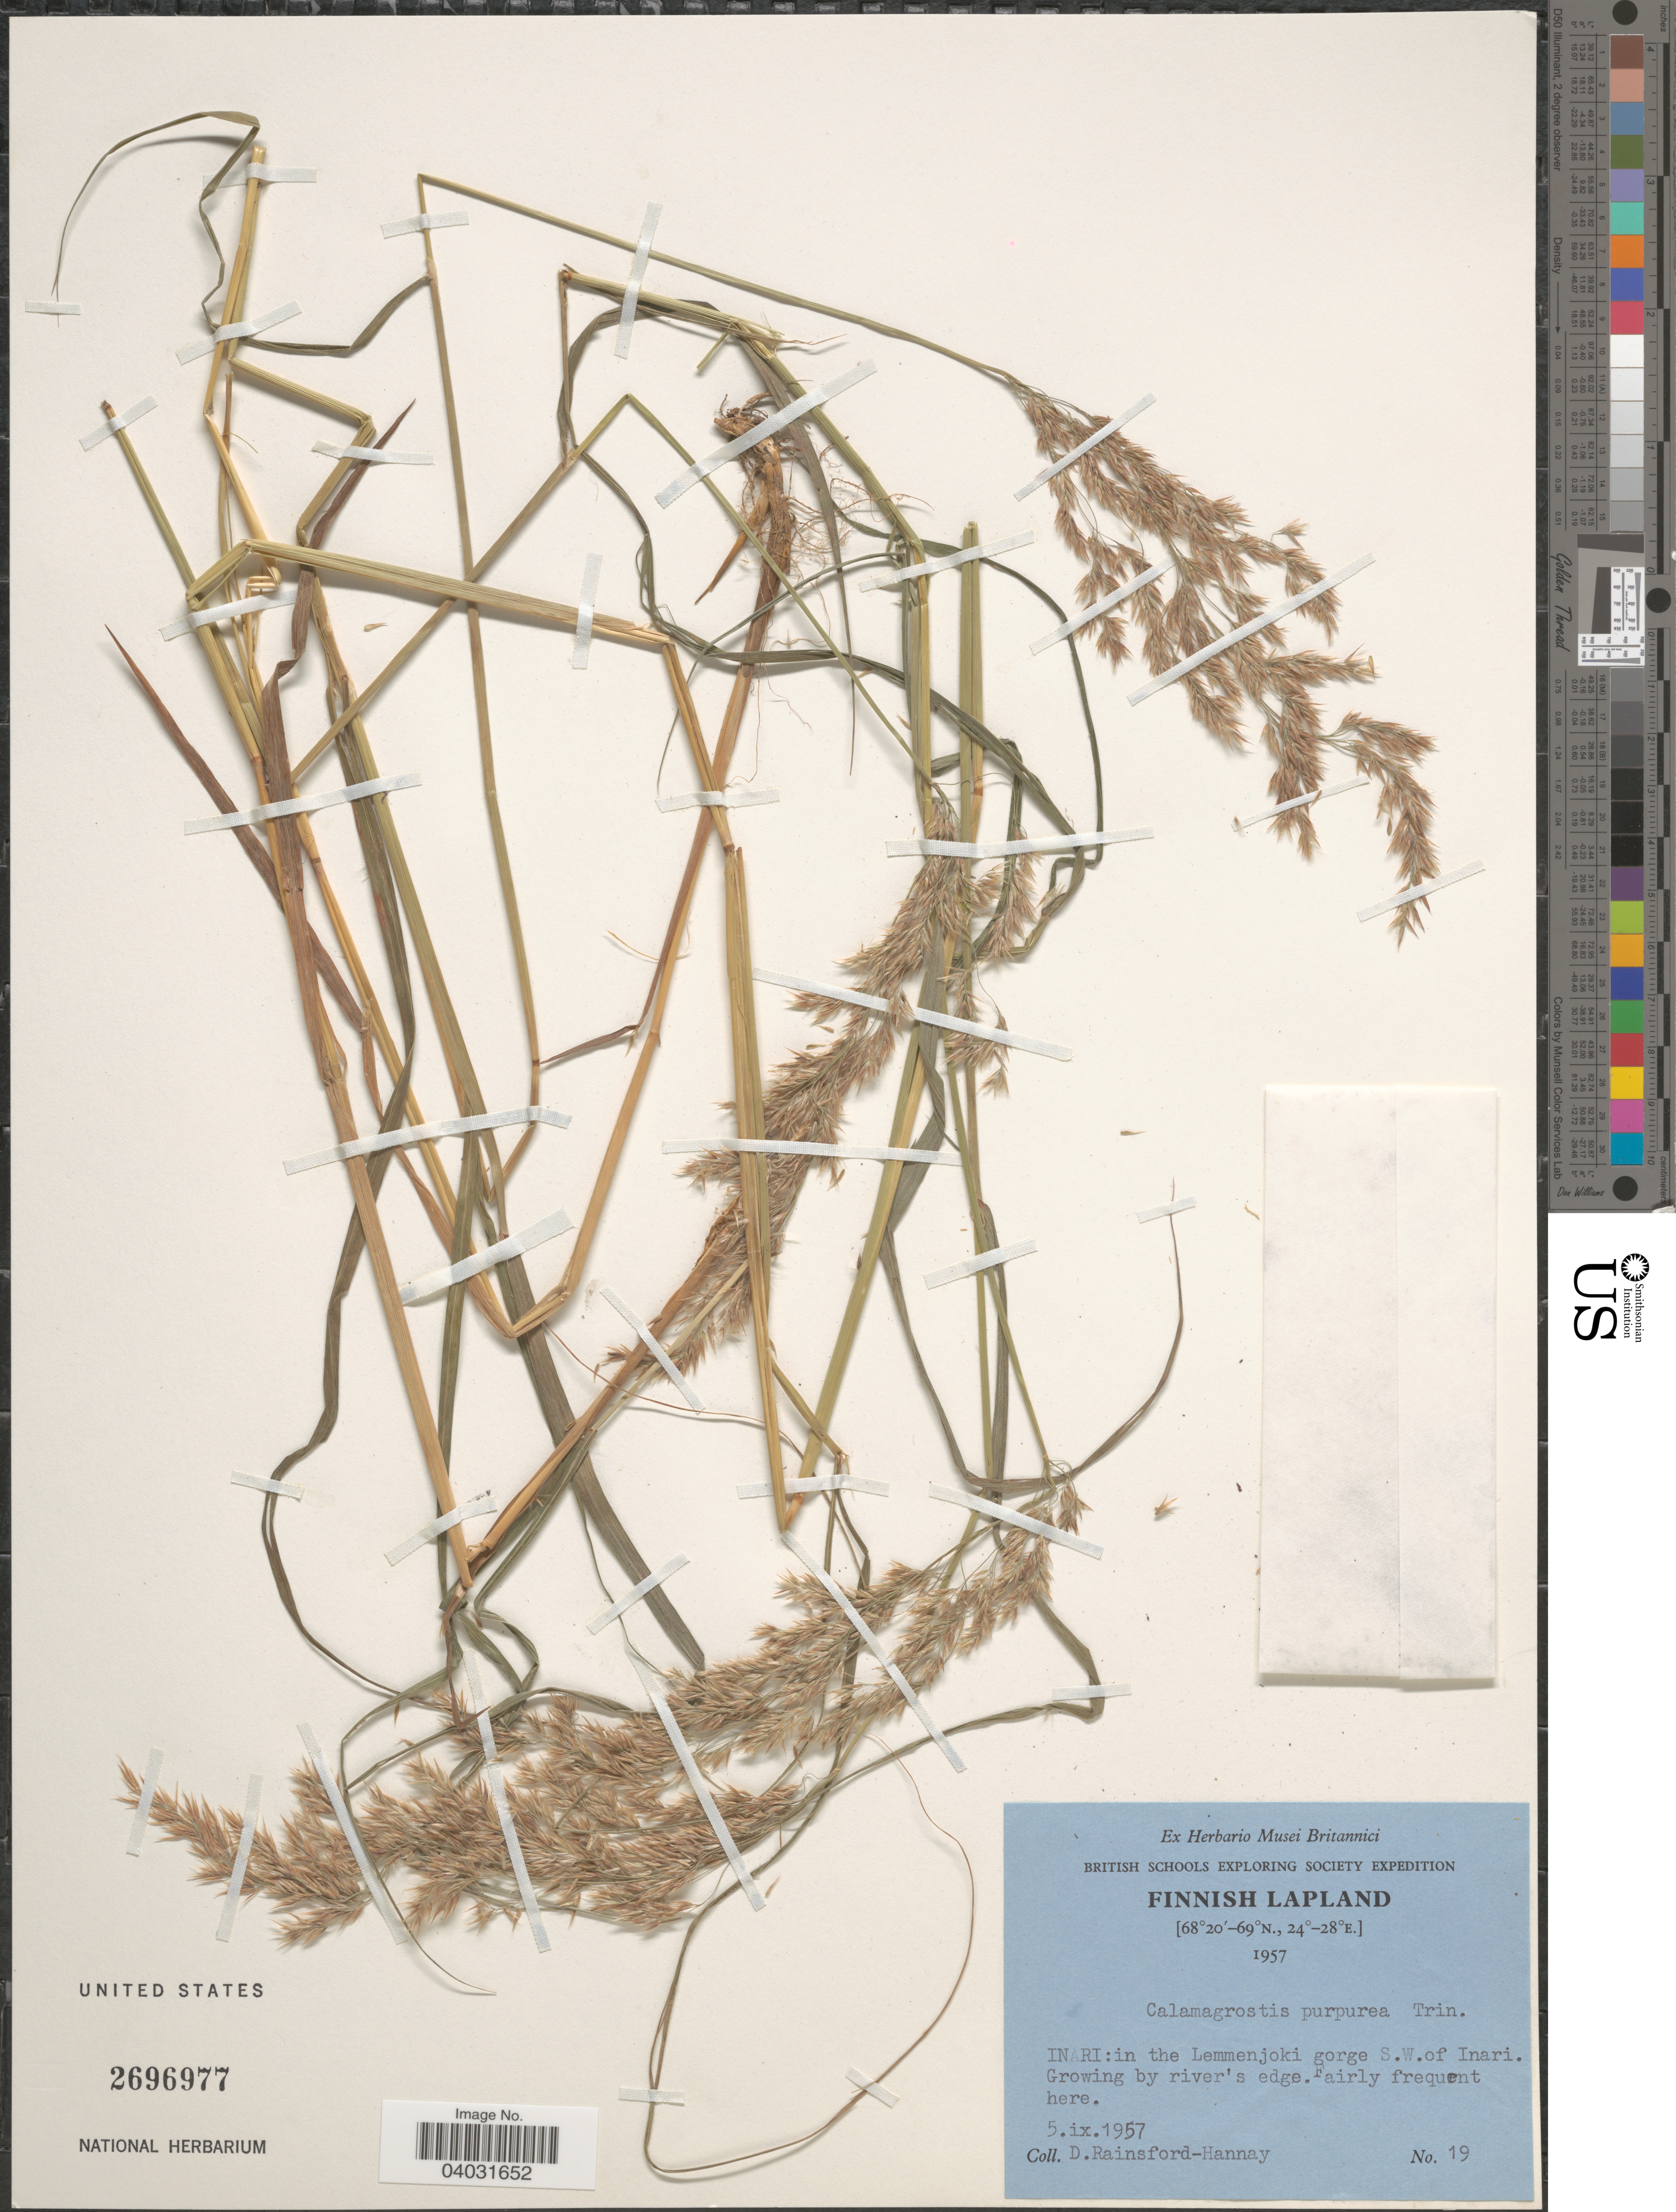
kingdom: Plantae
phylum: Tracheophyta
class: Liliopsida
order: Poales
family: Poaceae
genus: Calamagrostis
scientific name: Calamagrostis purpurea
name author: (Trin.) Trin.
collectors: D. Rainsford-Hannay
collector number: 19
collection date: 1957-09-05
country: Finland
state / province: Lappi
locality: Finnish Lapland. Inari: in the Lemmenjoki gorge S.W. of Inari.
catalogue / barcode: US 2696977